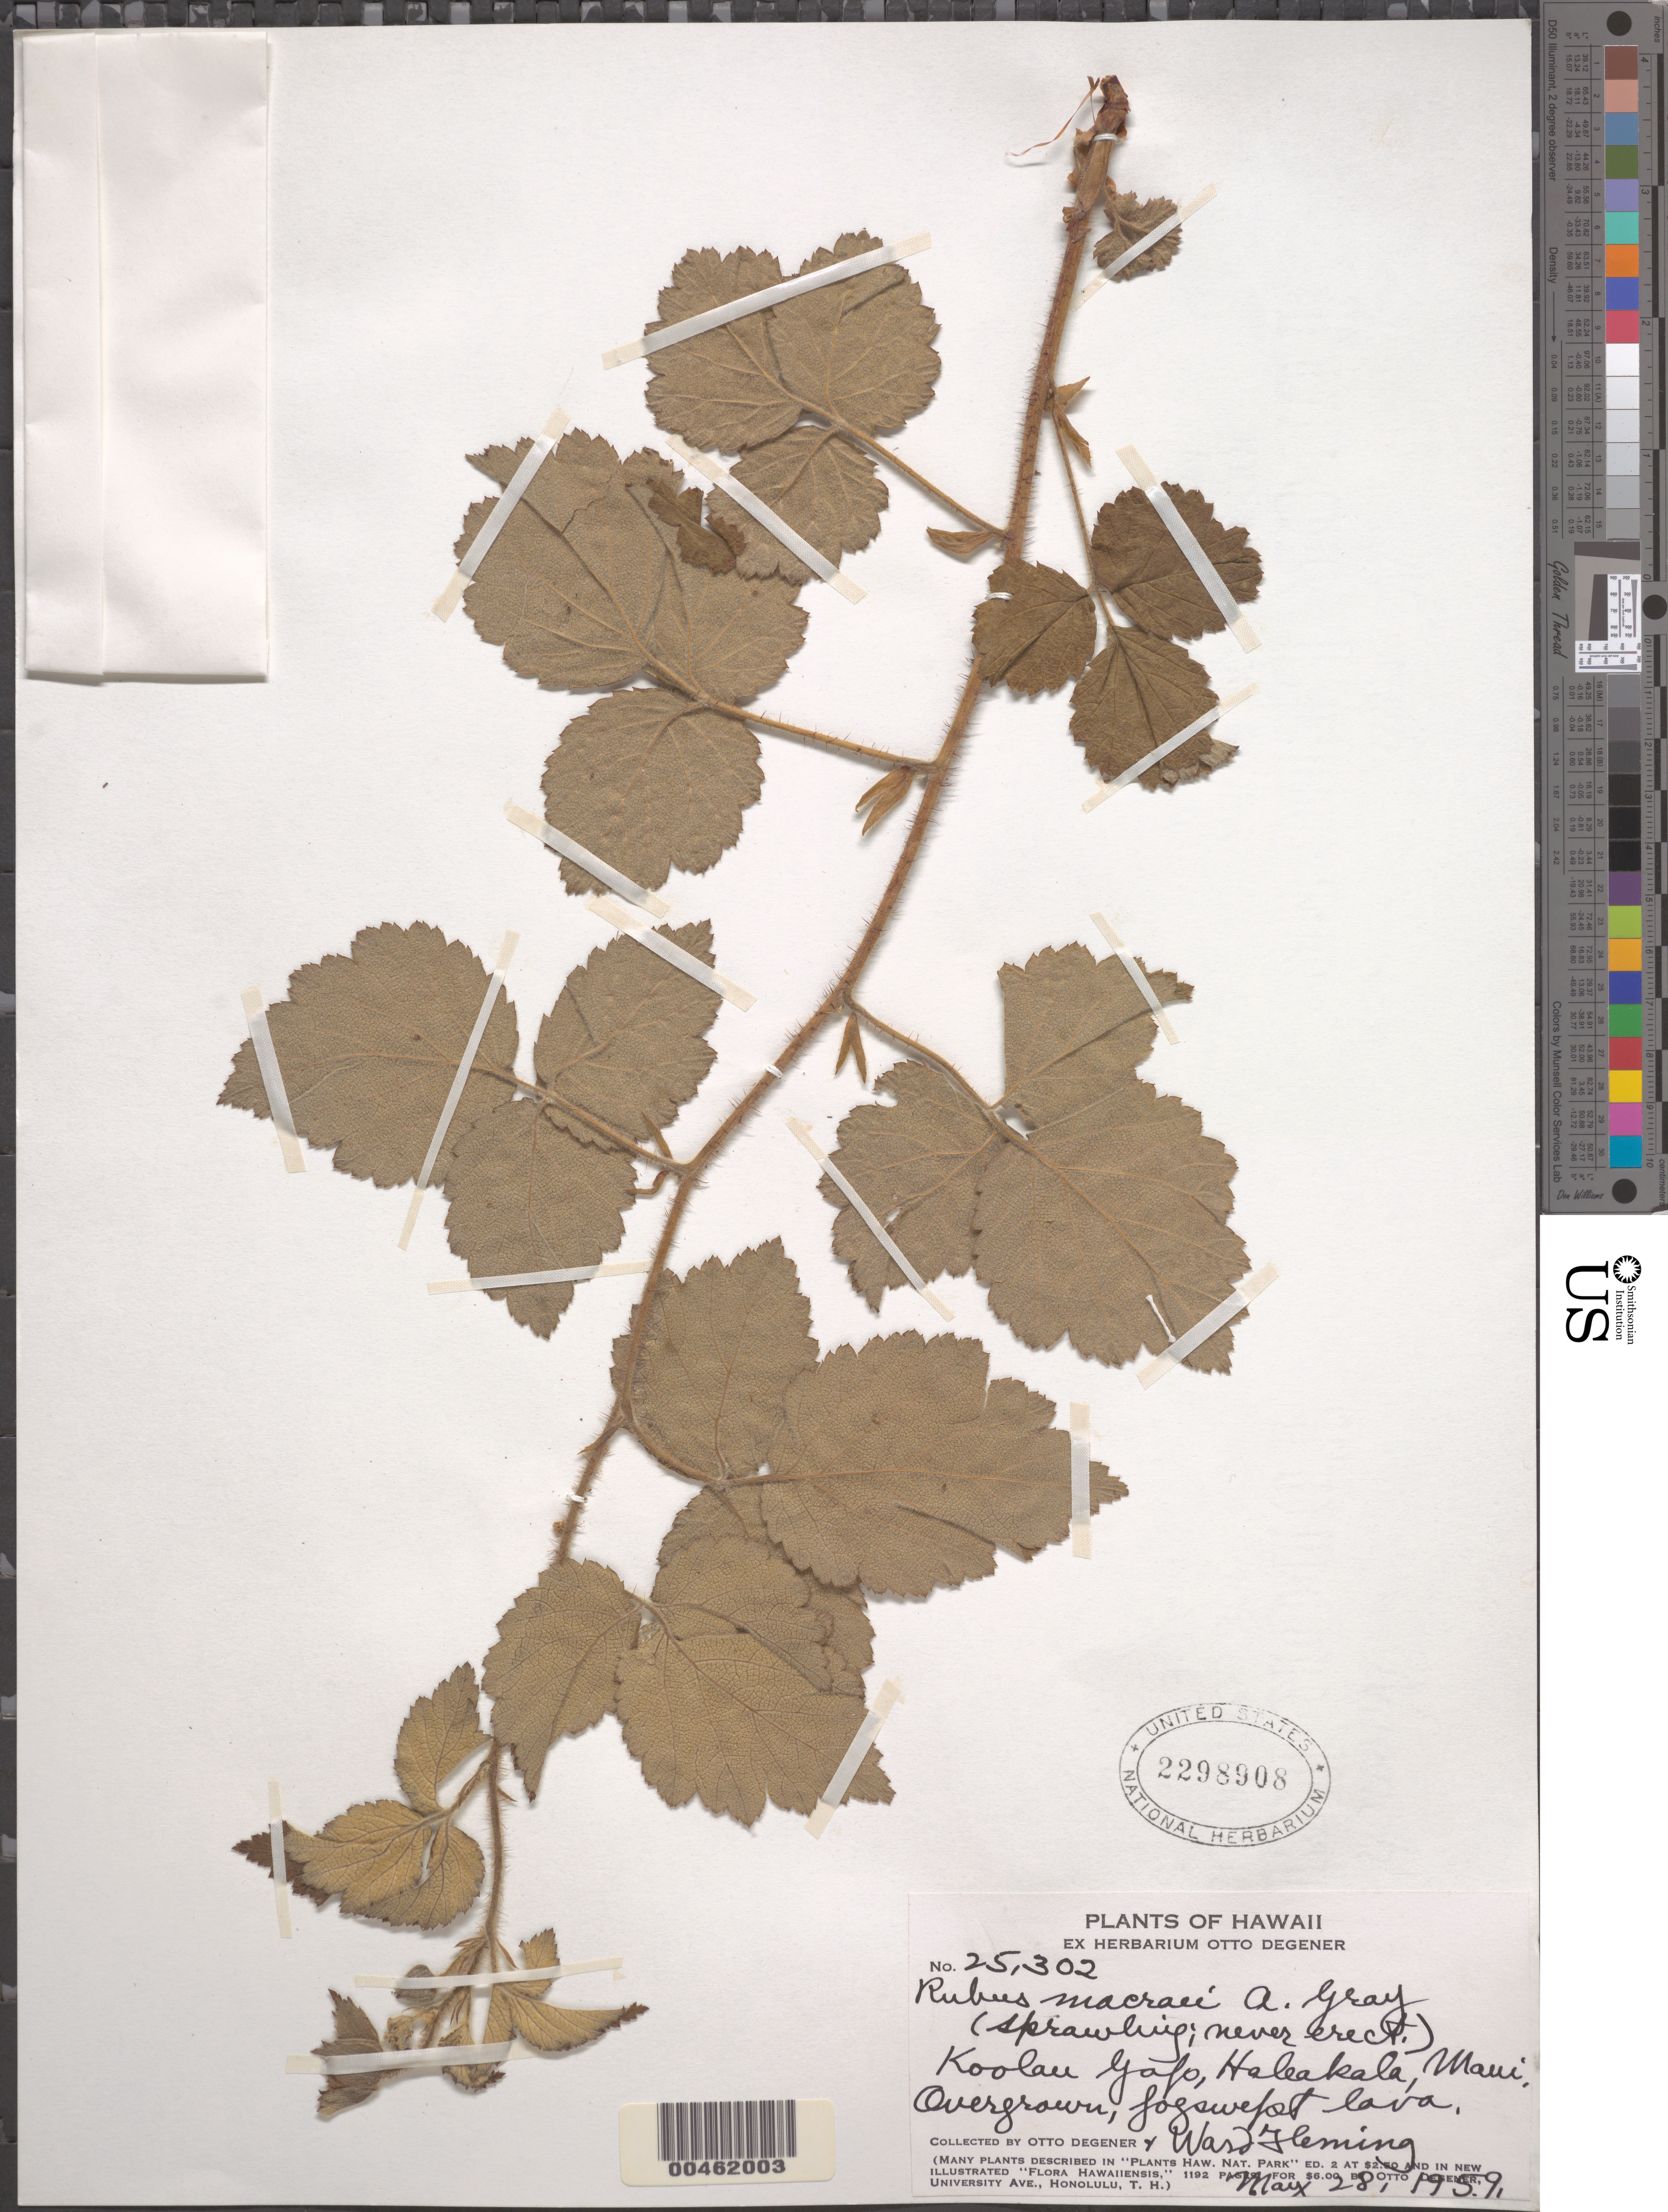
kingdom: Plantae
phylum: Tracheophyta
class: Magnoliopsida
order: Rosales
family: Rosaceae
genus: Rubus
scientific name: Rubus macraei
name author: A. Gray in Wilkes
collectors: O. Degener & W. Fleming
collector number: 25302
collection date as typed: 28 May 1959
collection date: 1959-05-28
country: United States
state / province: Hawaii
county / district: Maui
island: Maui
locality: Koolau Gap, Haleakala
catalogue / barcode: US 2298908